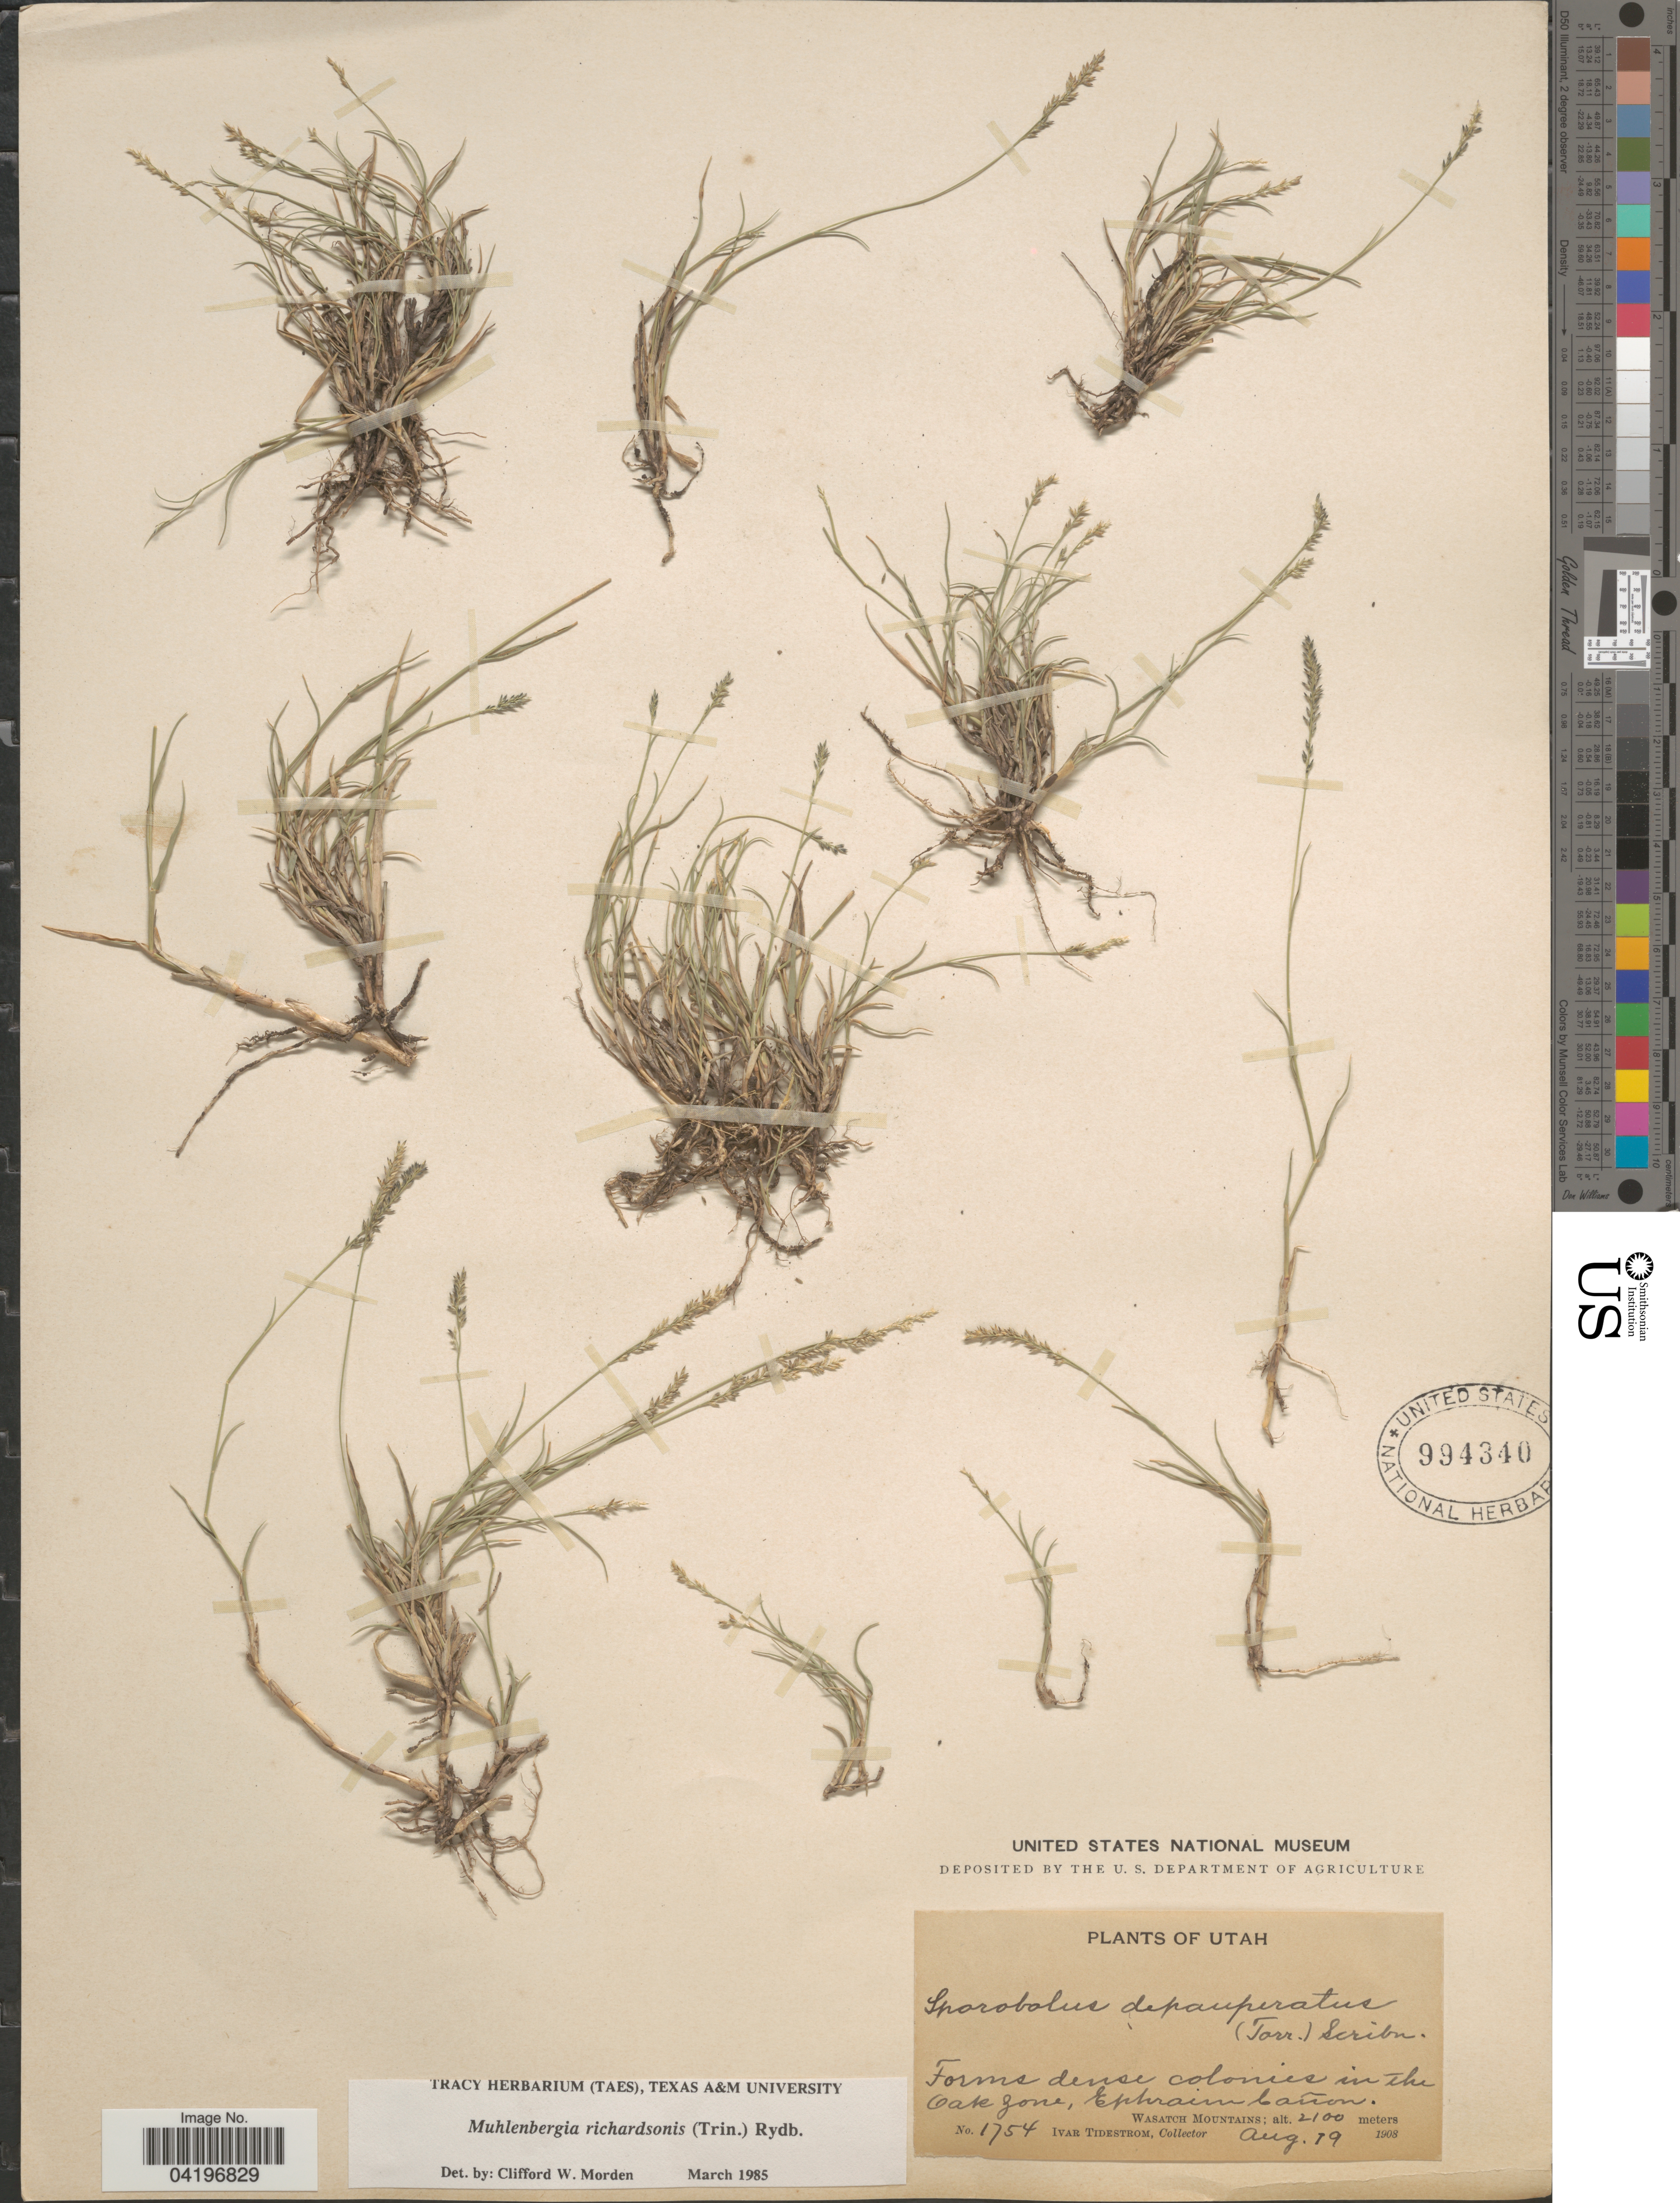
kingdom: Plantae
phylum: Tracheophyta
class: Liliopsida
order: Poales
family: Poaceae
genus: Muhlenbergia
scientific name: Muhlenbergia richardsonis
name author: (Trin.) Rydb.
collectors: I. F. Tidestrom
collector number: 1754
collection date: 1908-08-19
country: United States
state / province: Utah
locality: Forms dense colonies in the Oak Zone, Ephraim Cañon. Wasatch Mountains.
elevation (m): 2100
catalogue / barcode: US 994340